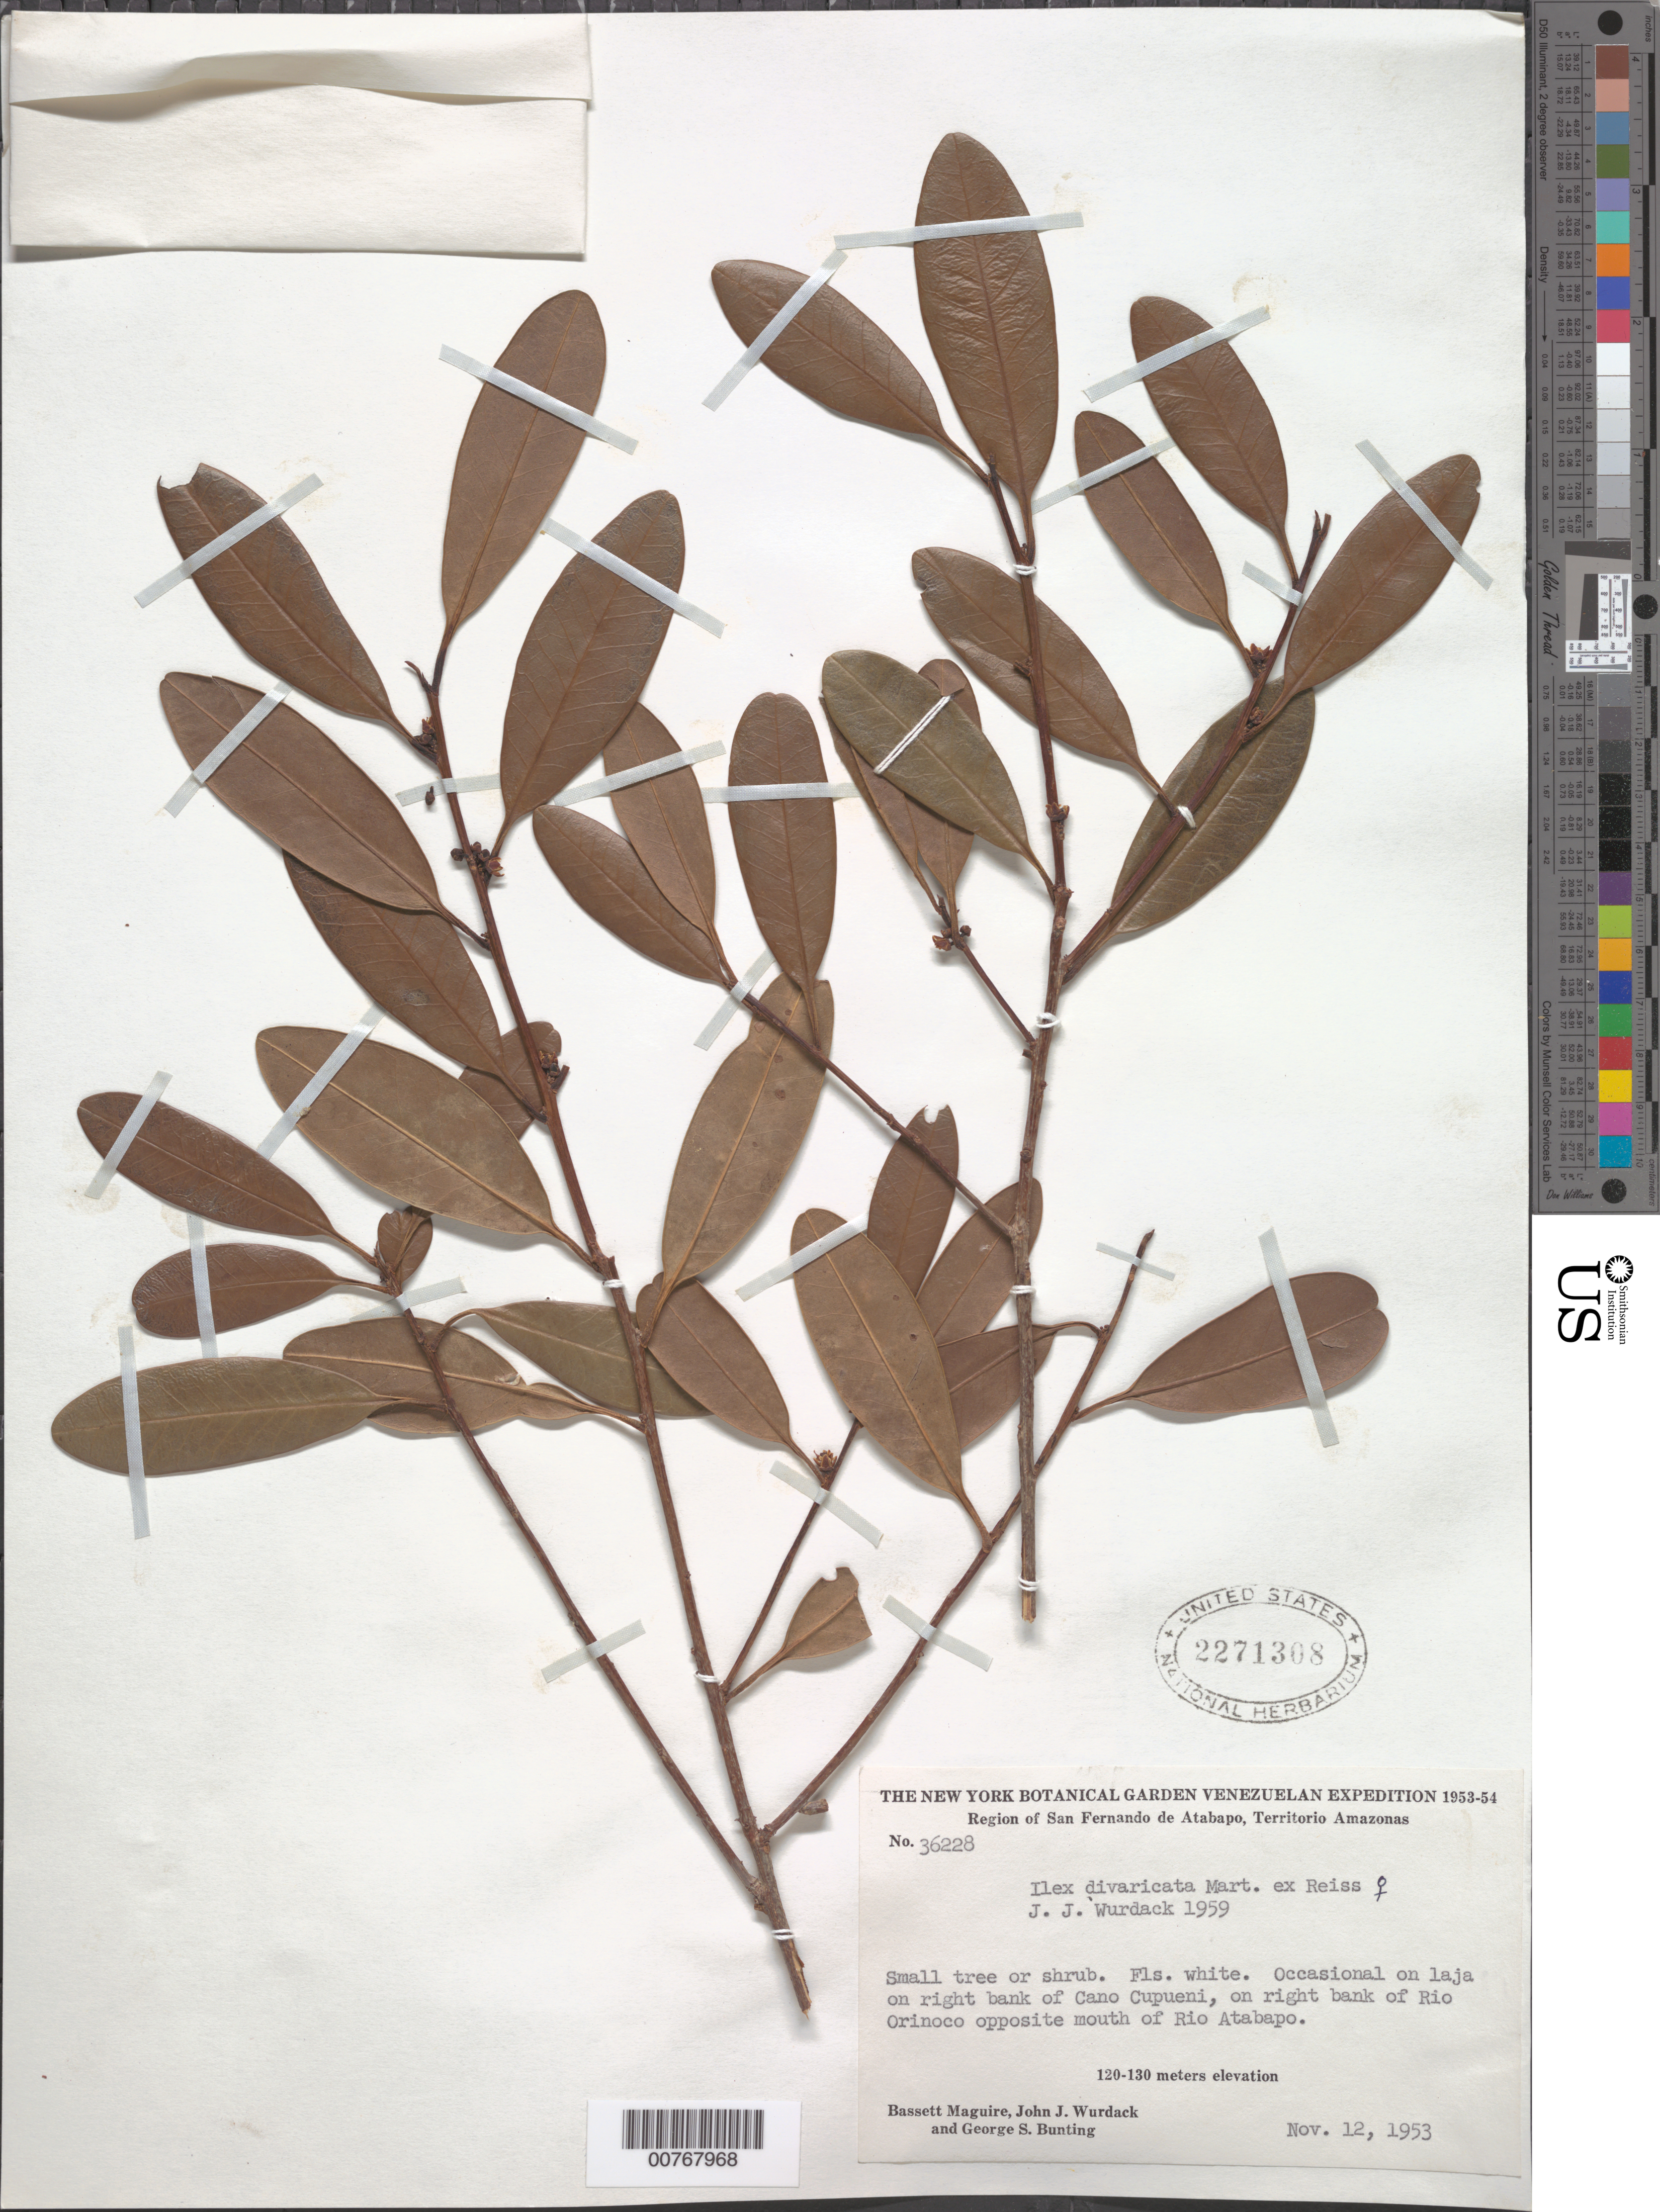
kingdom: Plantae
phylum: Tracheophyta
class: Magnoliopsida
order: Aquifoliales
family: Aquifoliaceae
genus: Ilex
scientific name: Ilex divaricata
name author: Mart. ex Reissek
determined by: Wurdack, John J., (US), US (UNITED STATES)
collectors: B. Maguire, J. J. Wurdack & G. S. Bunting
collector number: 36228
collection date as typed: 12-Nov-53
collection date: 1953-11-12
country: Venezuela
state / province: Amazonas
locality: San Fernando de Atabapo; right bank of Caño Cupueni, right bank of Río Orinoco opposite mouth of Río Atabapo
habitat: Sandstone along banks of stream and river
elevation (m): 120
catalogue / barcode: US 2271308